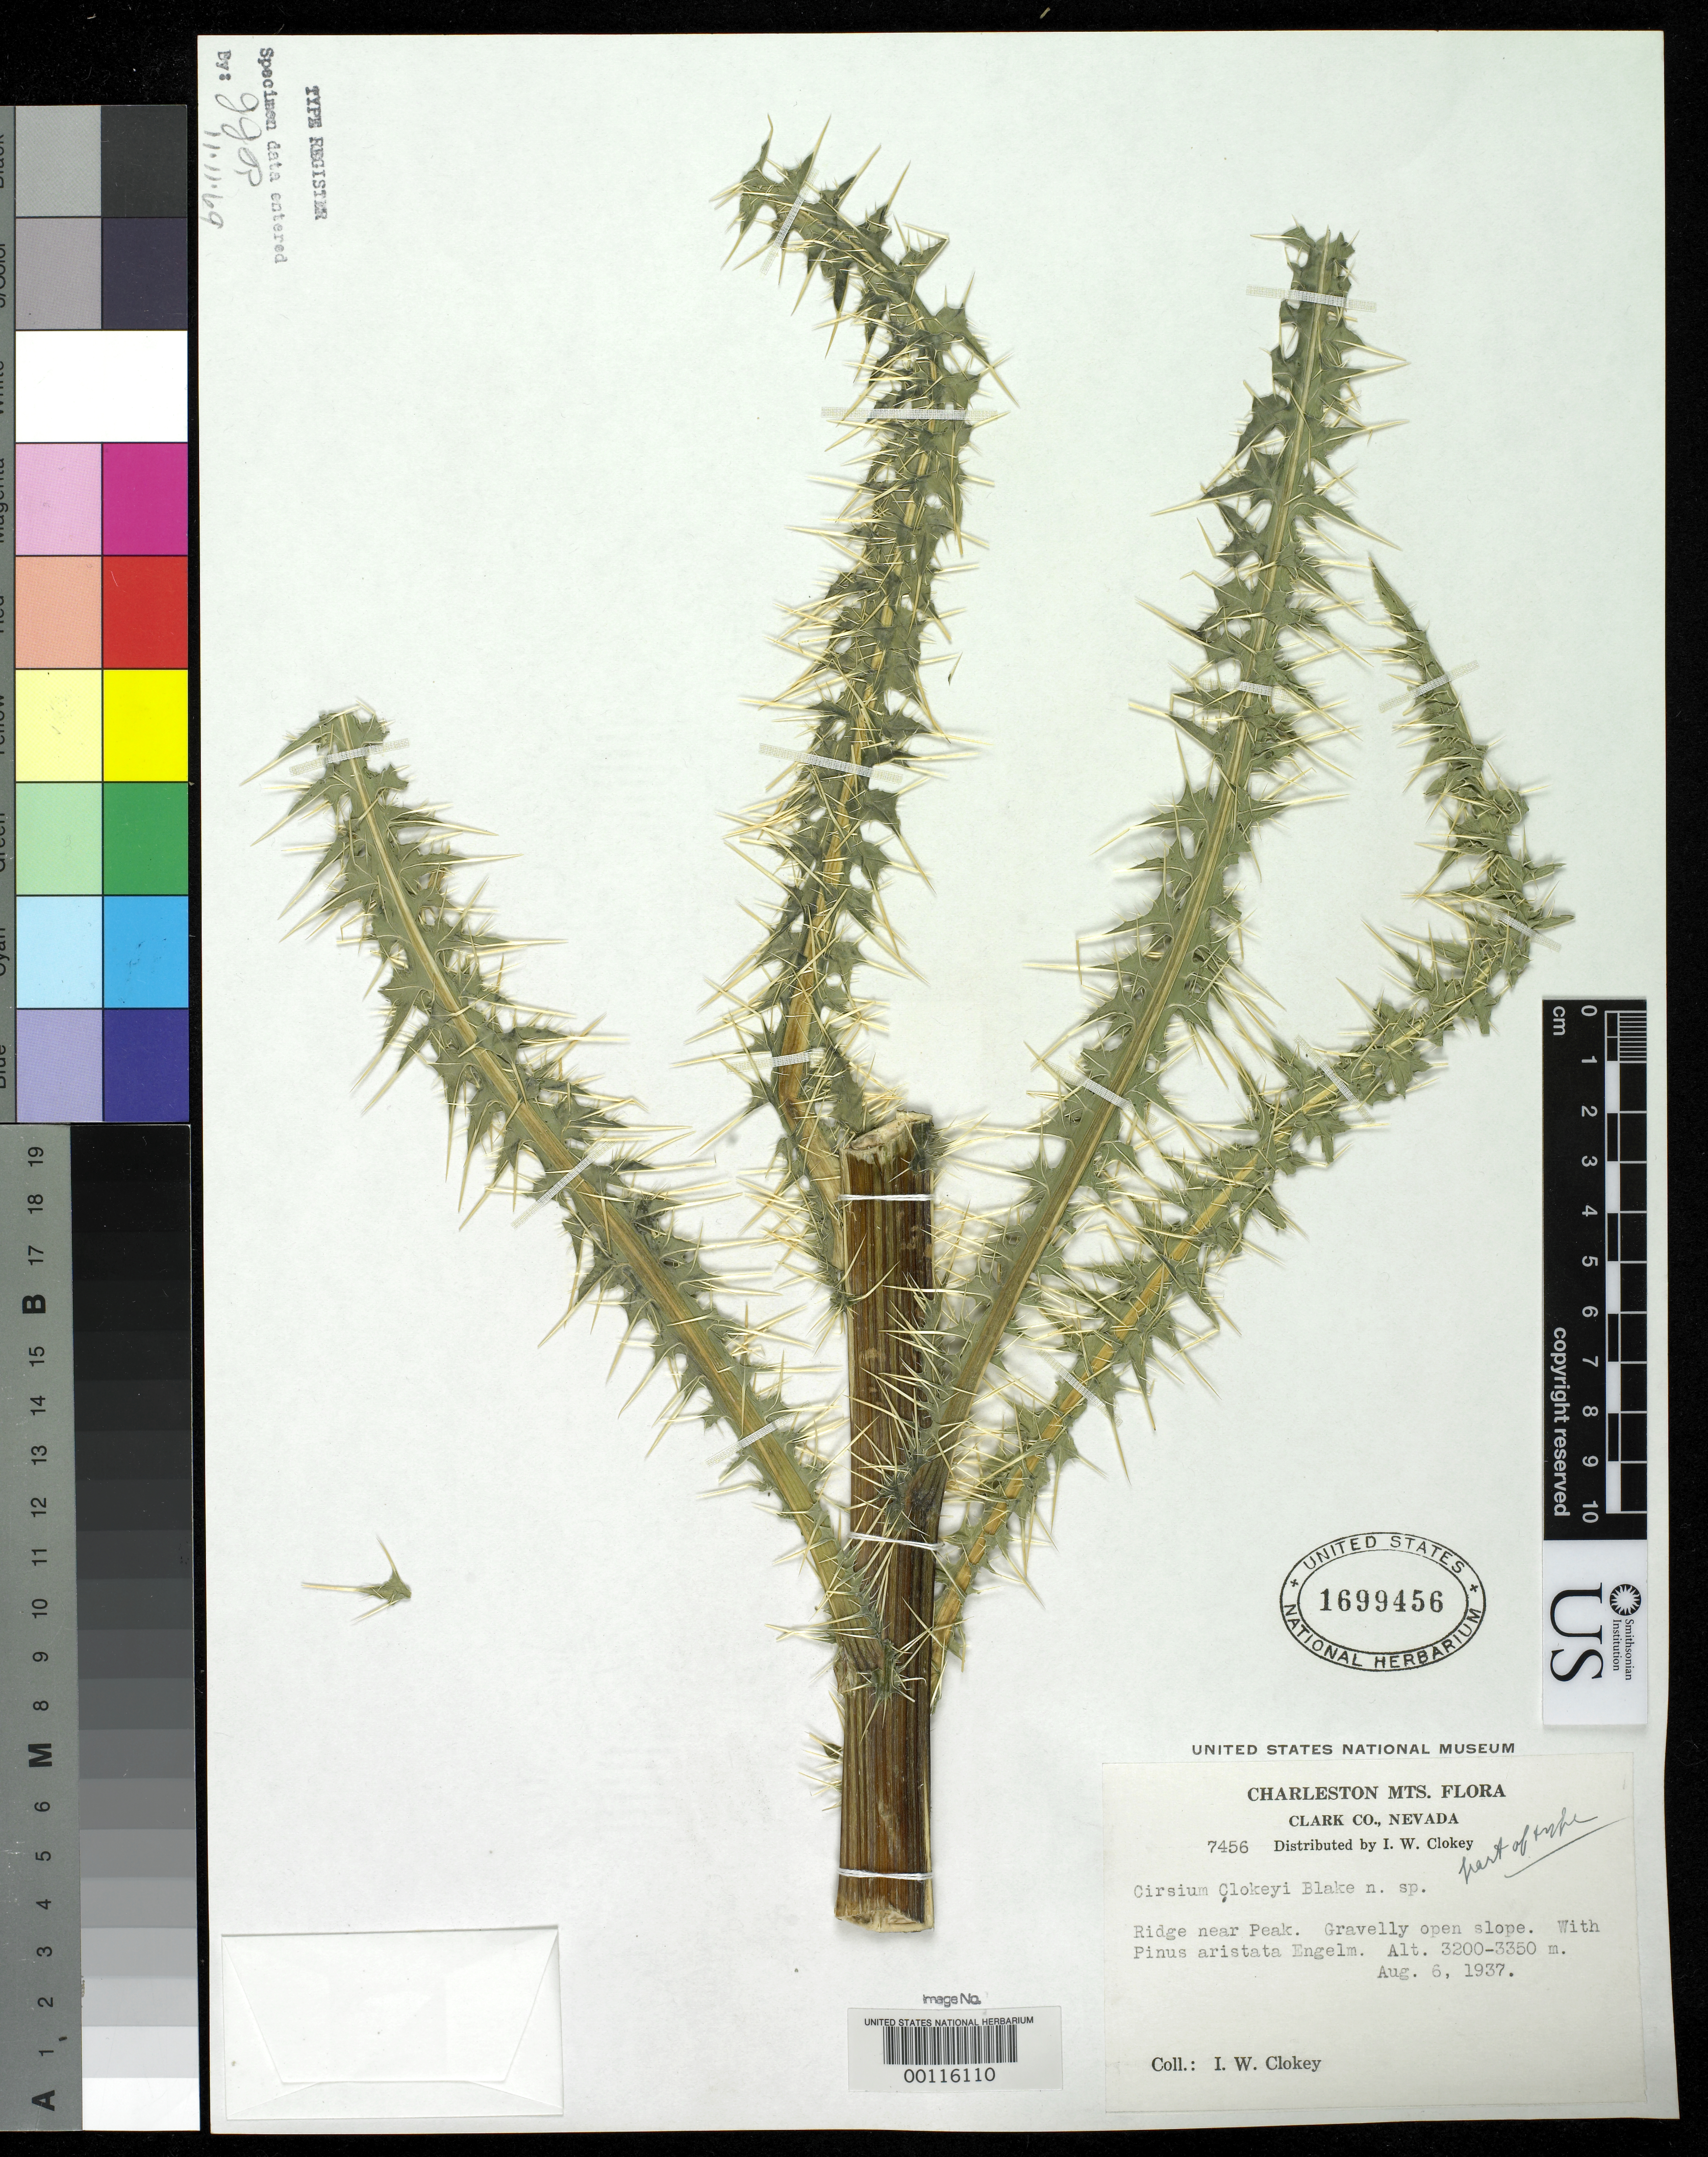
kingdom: Plantae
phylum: Tracheophyta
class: Magnoliopsida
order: Asterales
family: Asteraceae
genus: Cirsium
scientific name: Cirsium clokeyi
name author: S.F. Blake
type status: Holotype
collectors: I. W. Clokey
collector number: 7456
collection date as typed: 06 Aug 1937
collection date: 1937-08-06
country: United States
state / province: Nevada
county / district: Clark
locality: Ridge near Charleston Peak, Charleston Mountains.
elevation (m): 3200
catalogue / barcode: US 1699456